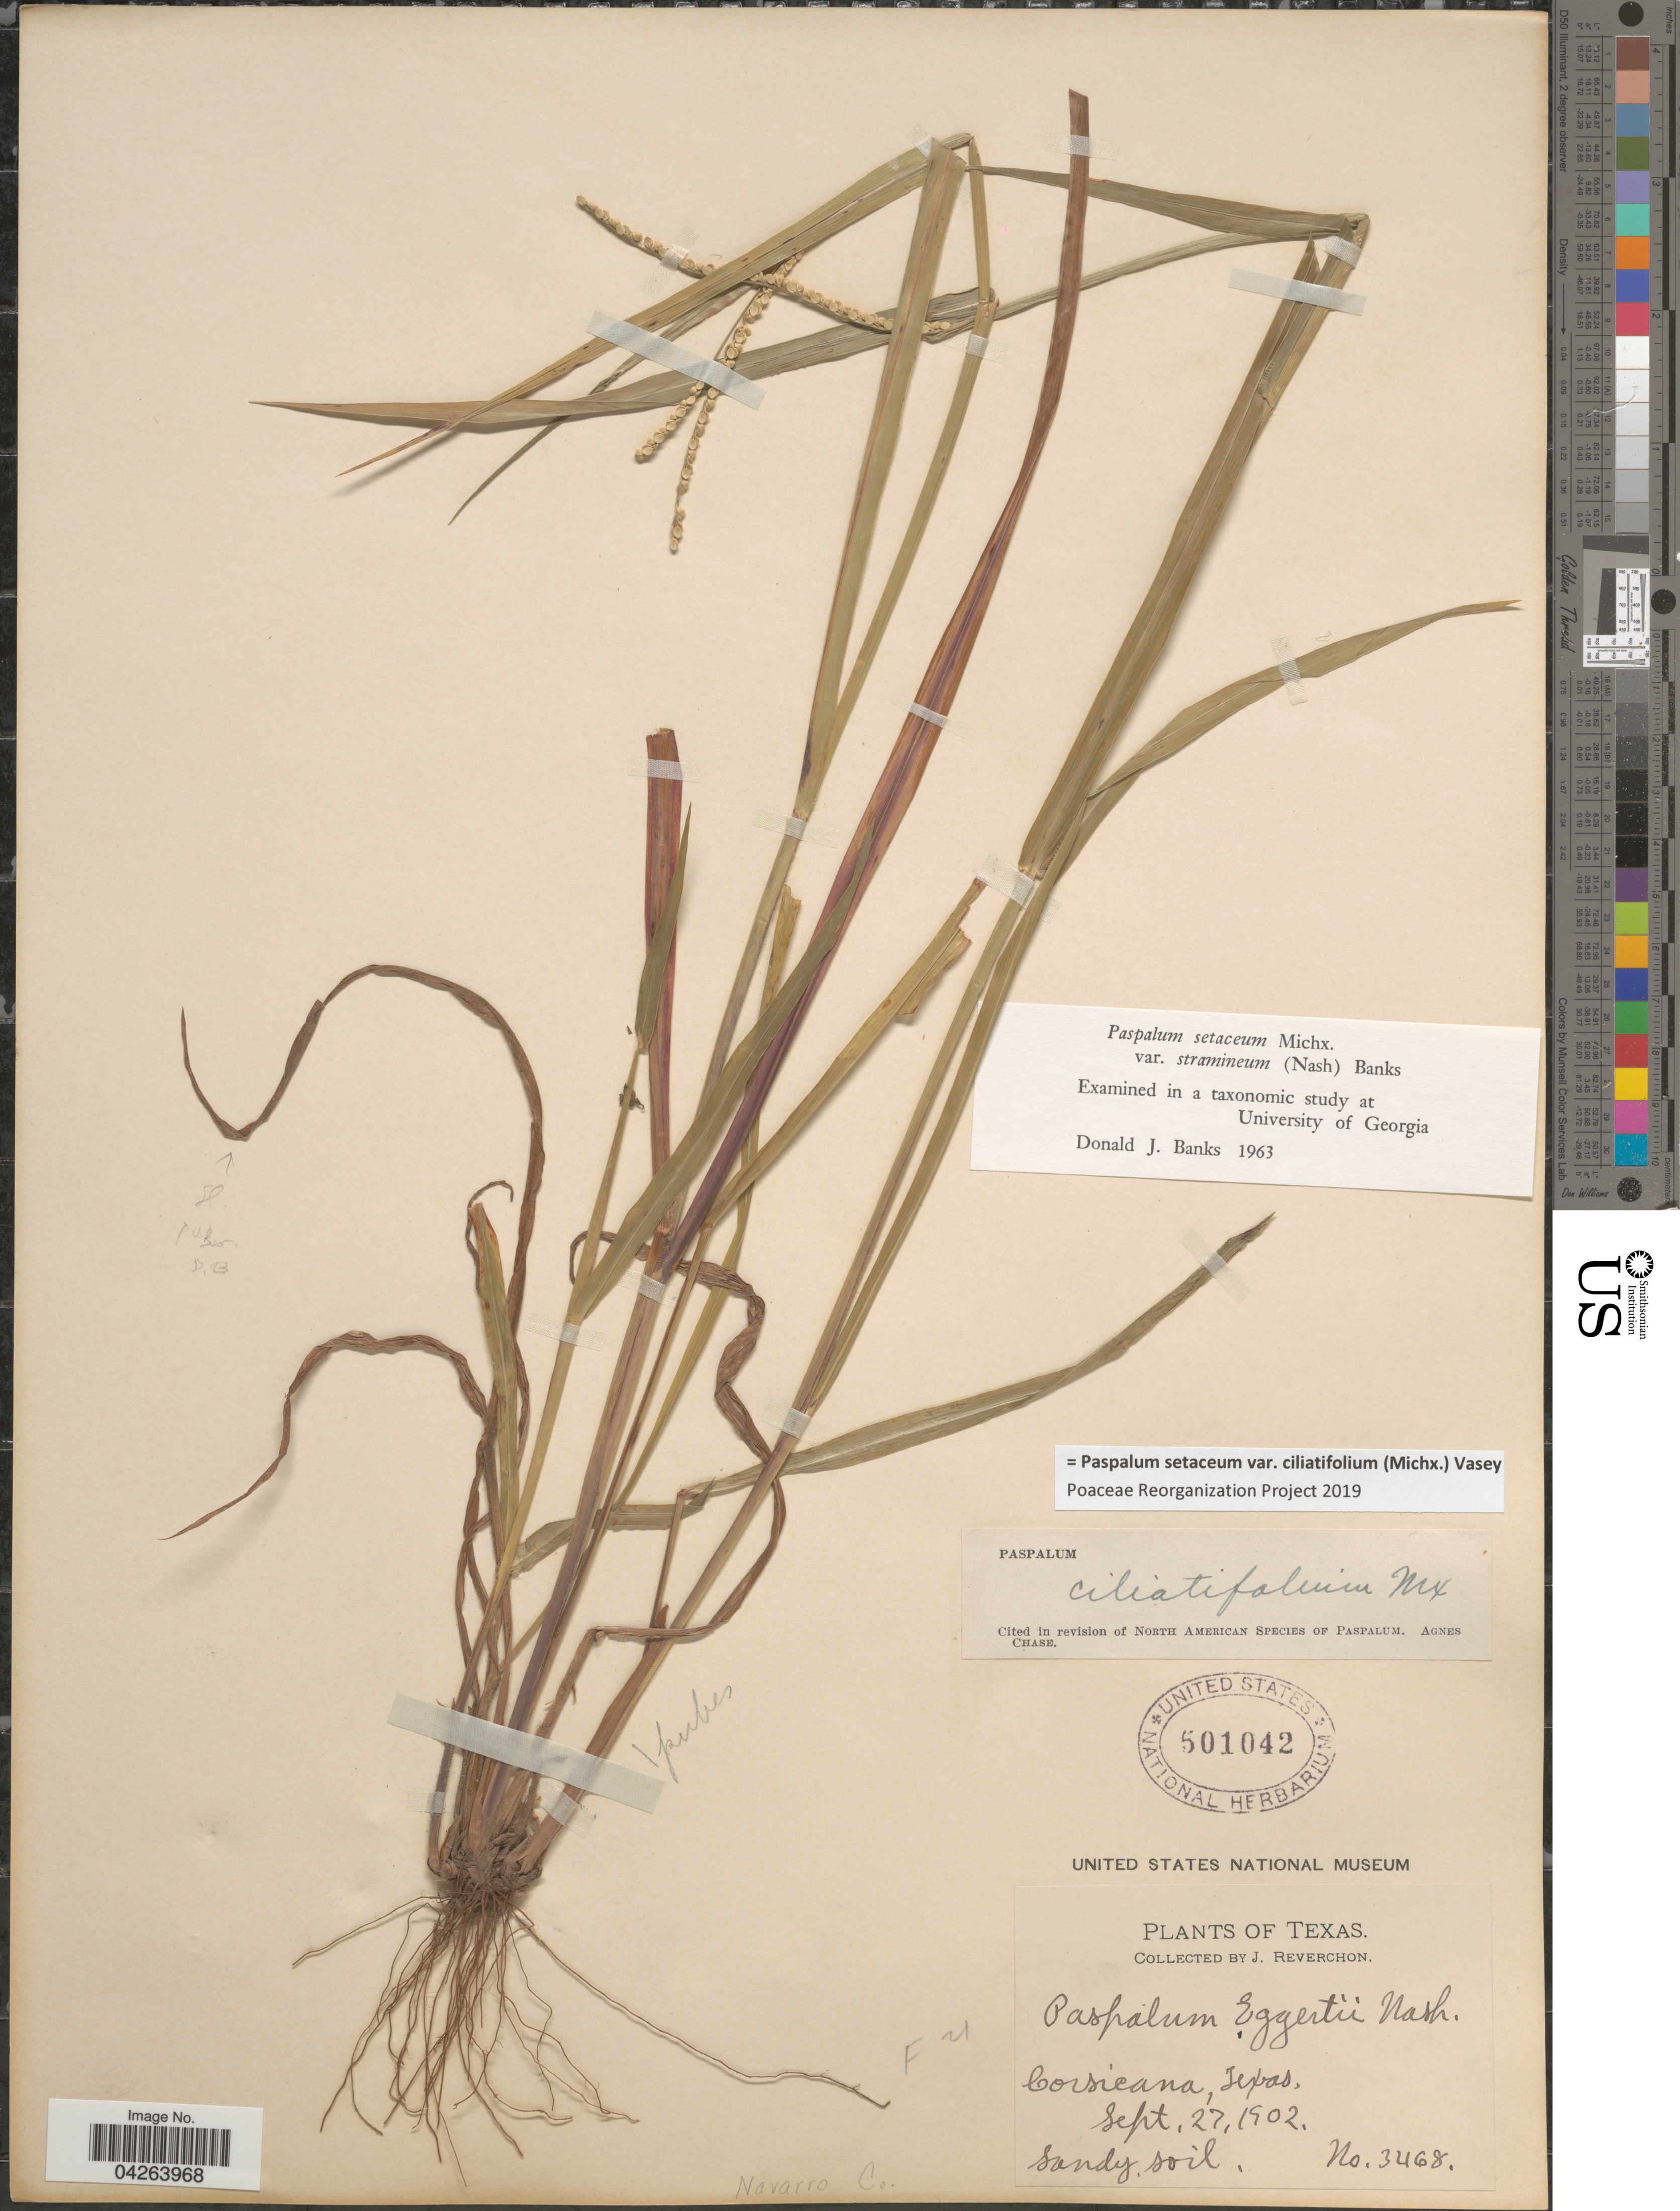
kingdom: Plantae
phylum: Tracheophyta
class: Liliopsida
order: Poales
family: Poaceae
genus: Paspalum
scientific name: Paspalum setaceum var. ciliatifolium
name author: (Michx.) Vasey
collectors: J. Reverchon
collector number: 3468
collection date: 1902-09-27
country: United States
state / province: Texas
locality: Corsicana. Navarro Co.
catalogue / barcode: US 501042